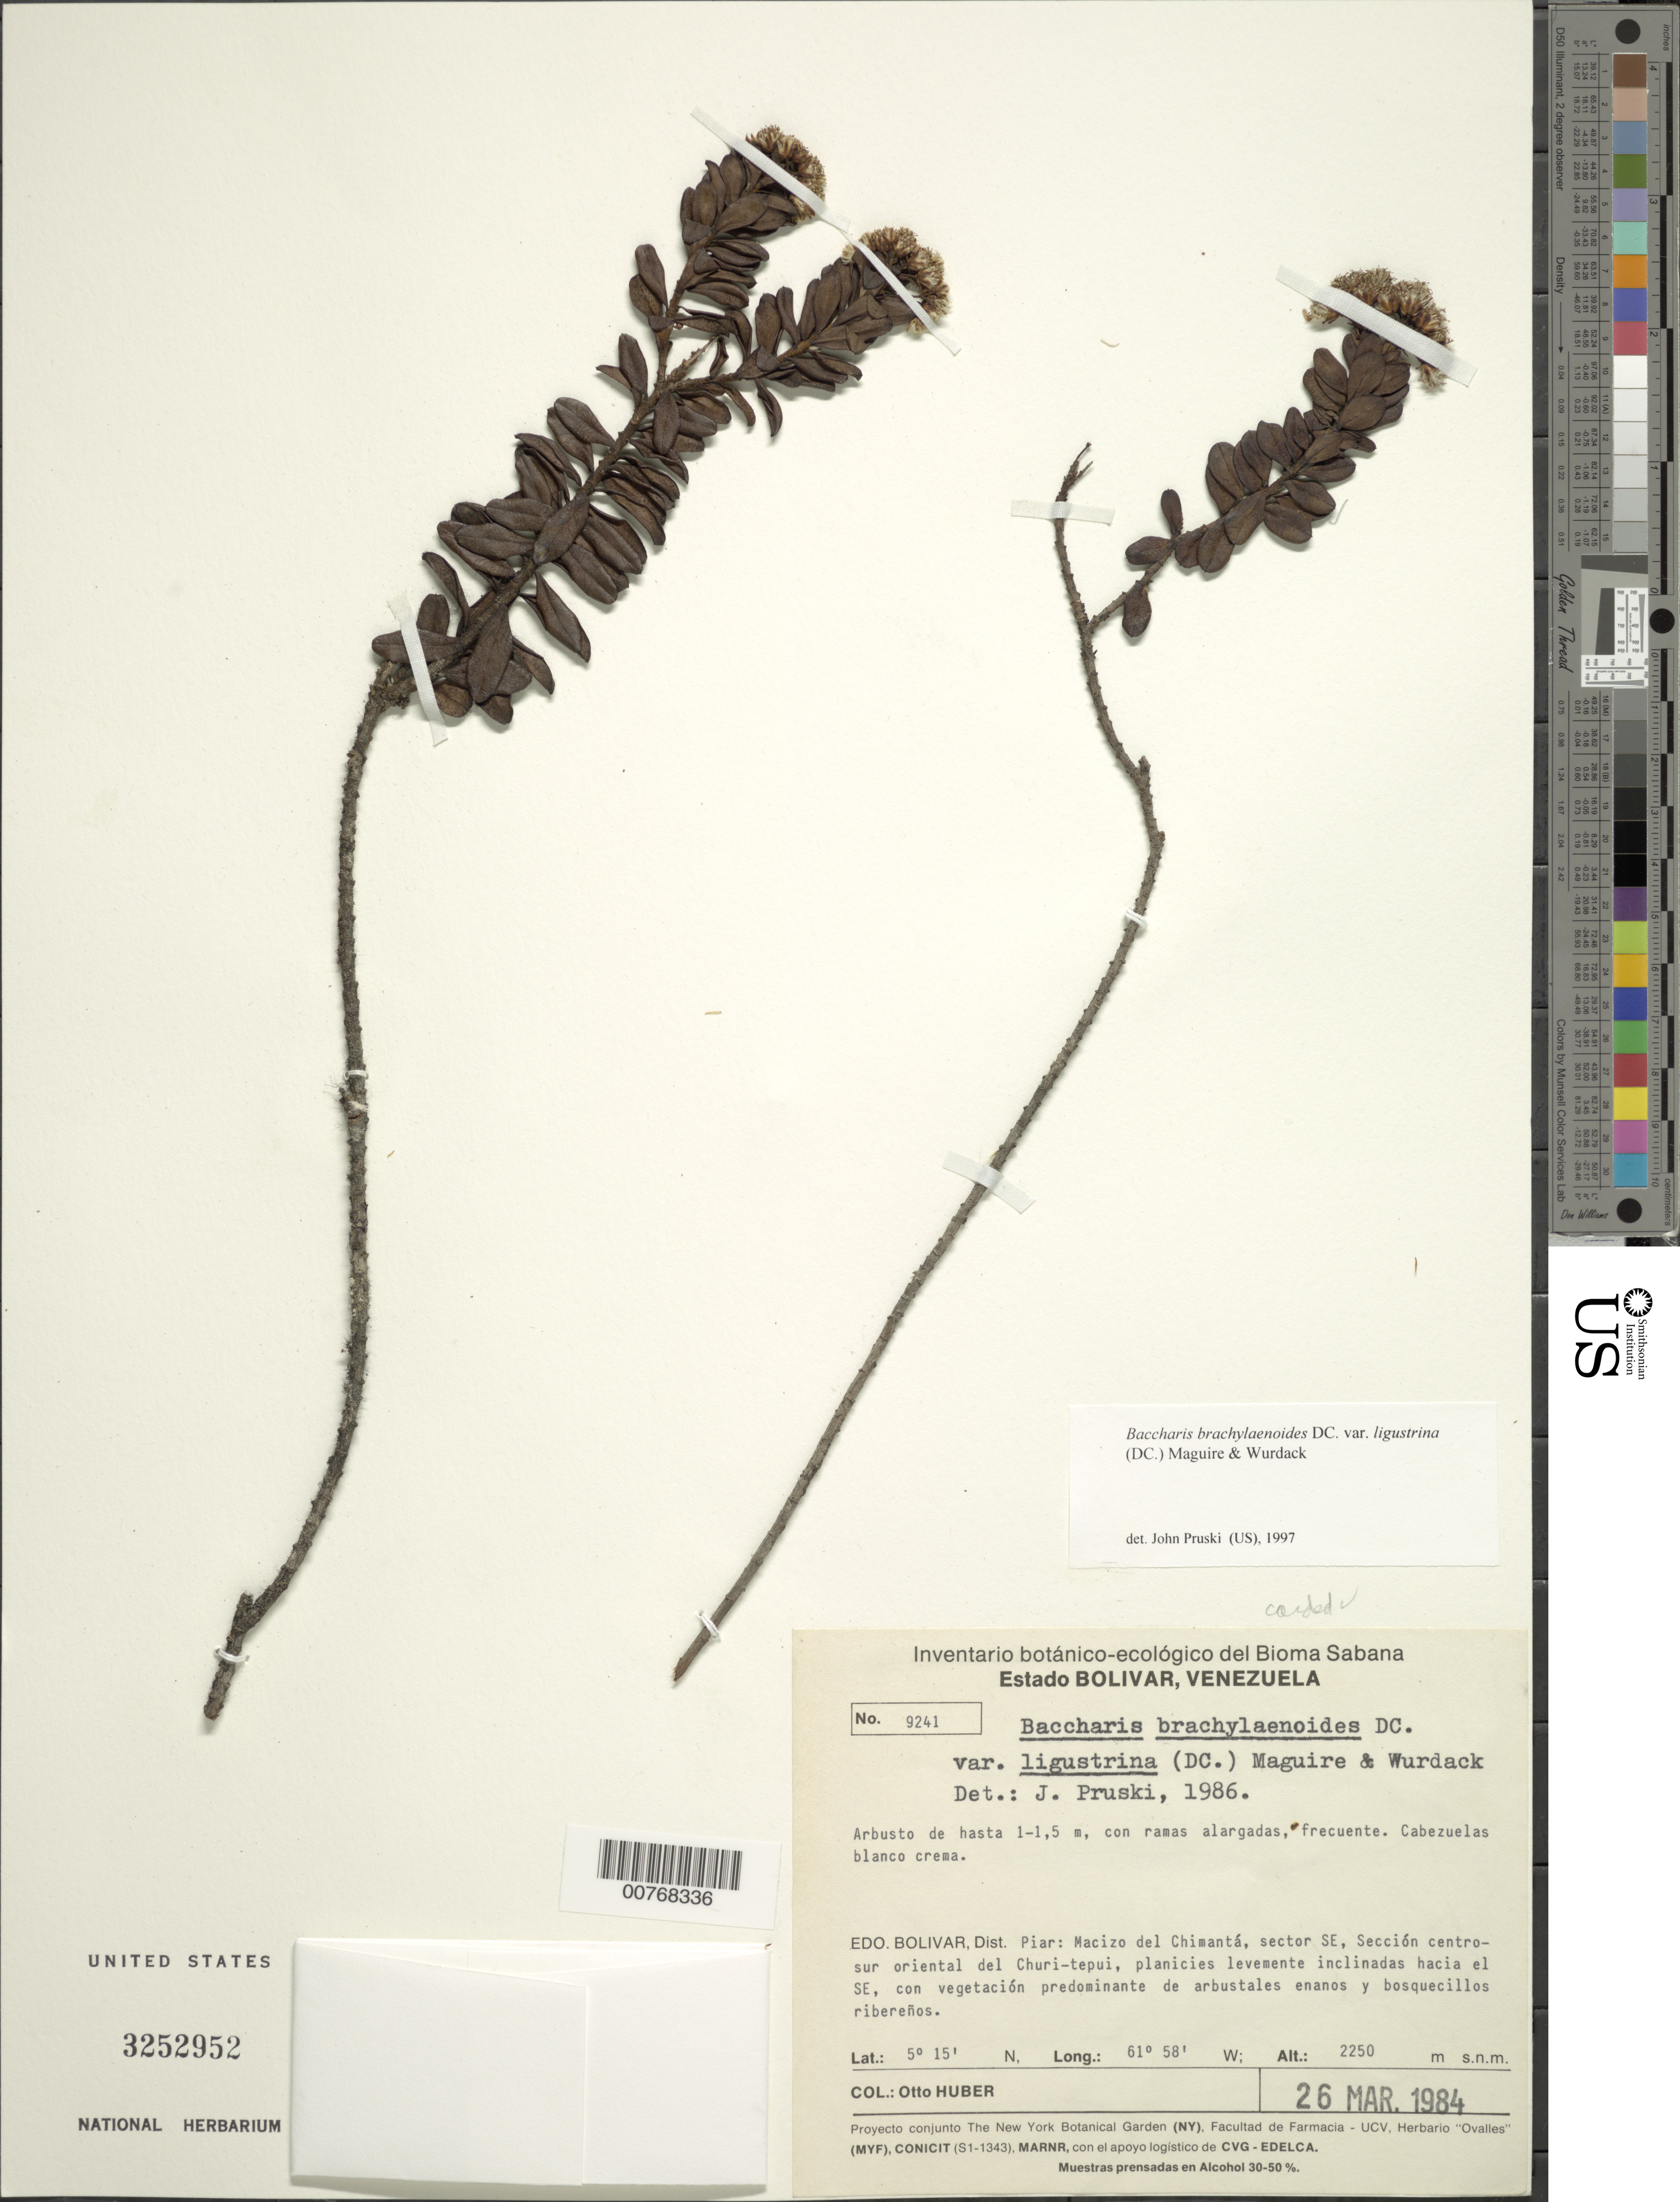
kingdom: Plantae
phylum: Tracheophyta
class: Magnoliopsida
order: Asterales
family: Asteraceae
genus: Baccharis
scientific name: Baccharis brachylaenoides var. ligustrina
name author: (DC.) Maguire & Wurdack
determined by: Pruski, J. F.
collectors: O. Huber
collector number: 9241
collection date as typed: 26-Mar-84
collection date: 1984-03-26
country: Venezuela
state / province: Bolívar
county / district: Piar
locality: Macizo del Chimantá, sector SE; seccion centro-suroriental del Churi-tepuí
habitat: Plancicies levemente inclinadas hacia el SE, con vegetación predominante de arbustales enanos y bosquecillos riberenos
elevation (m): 2250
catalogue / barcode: US 3252952